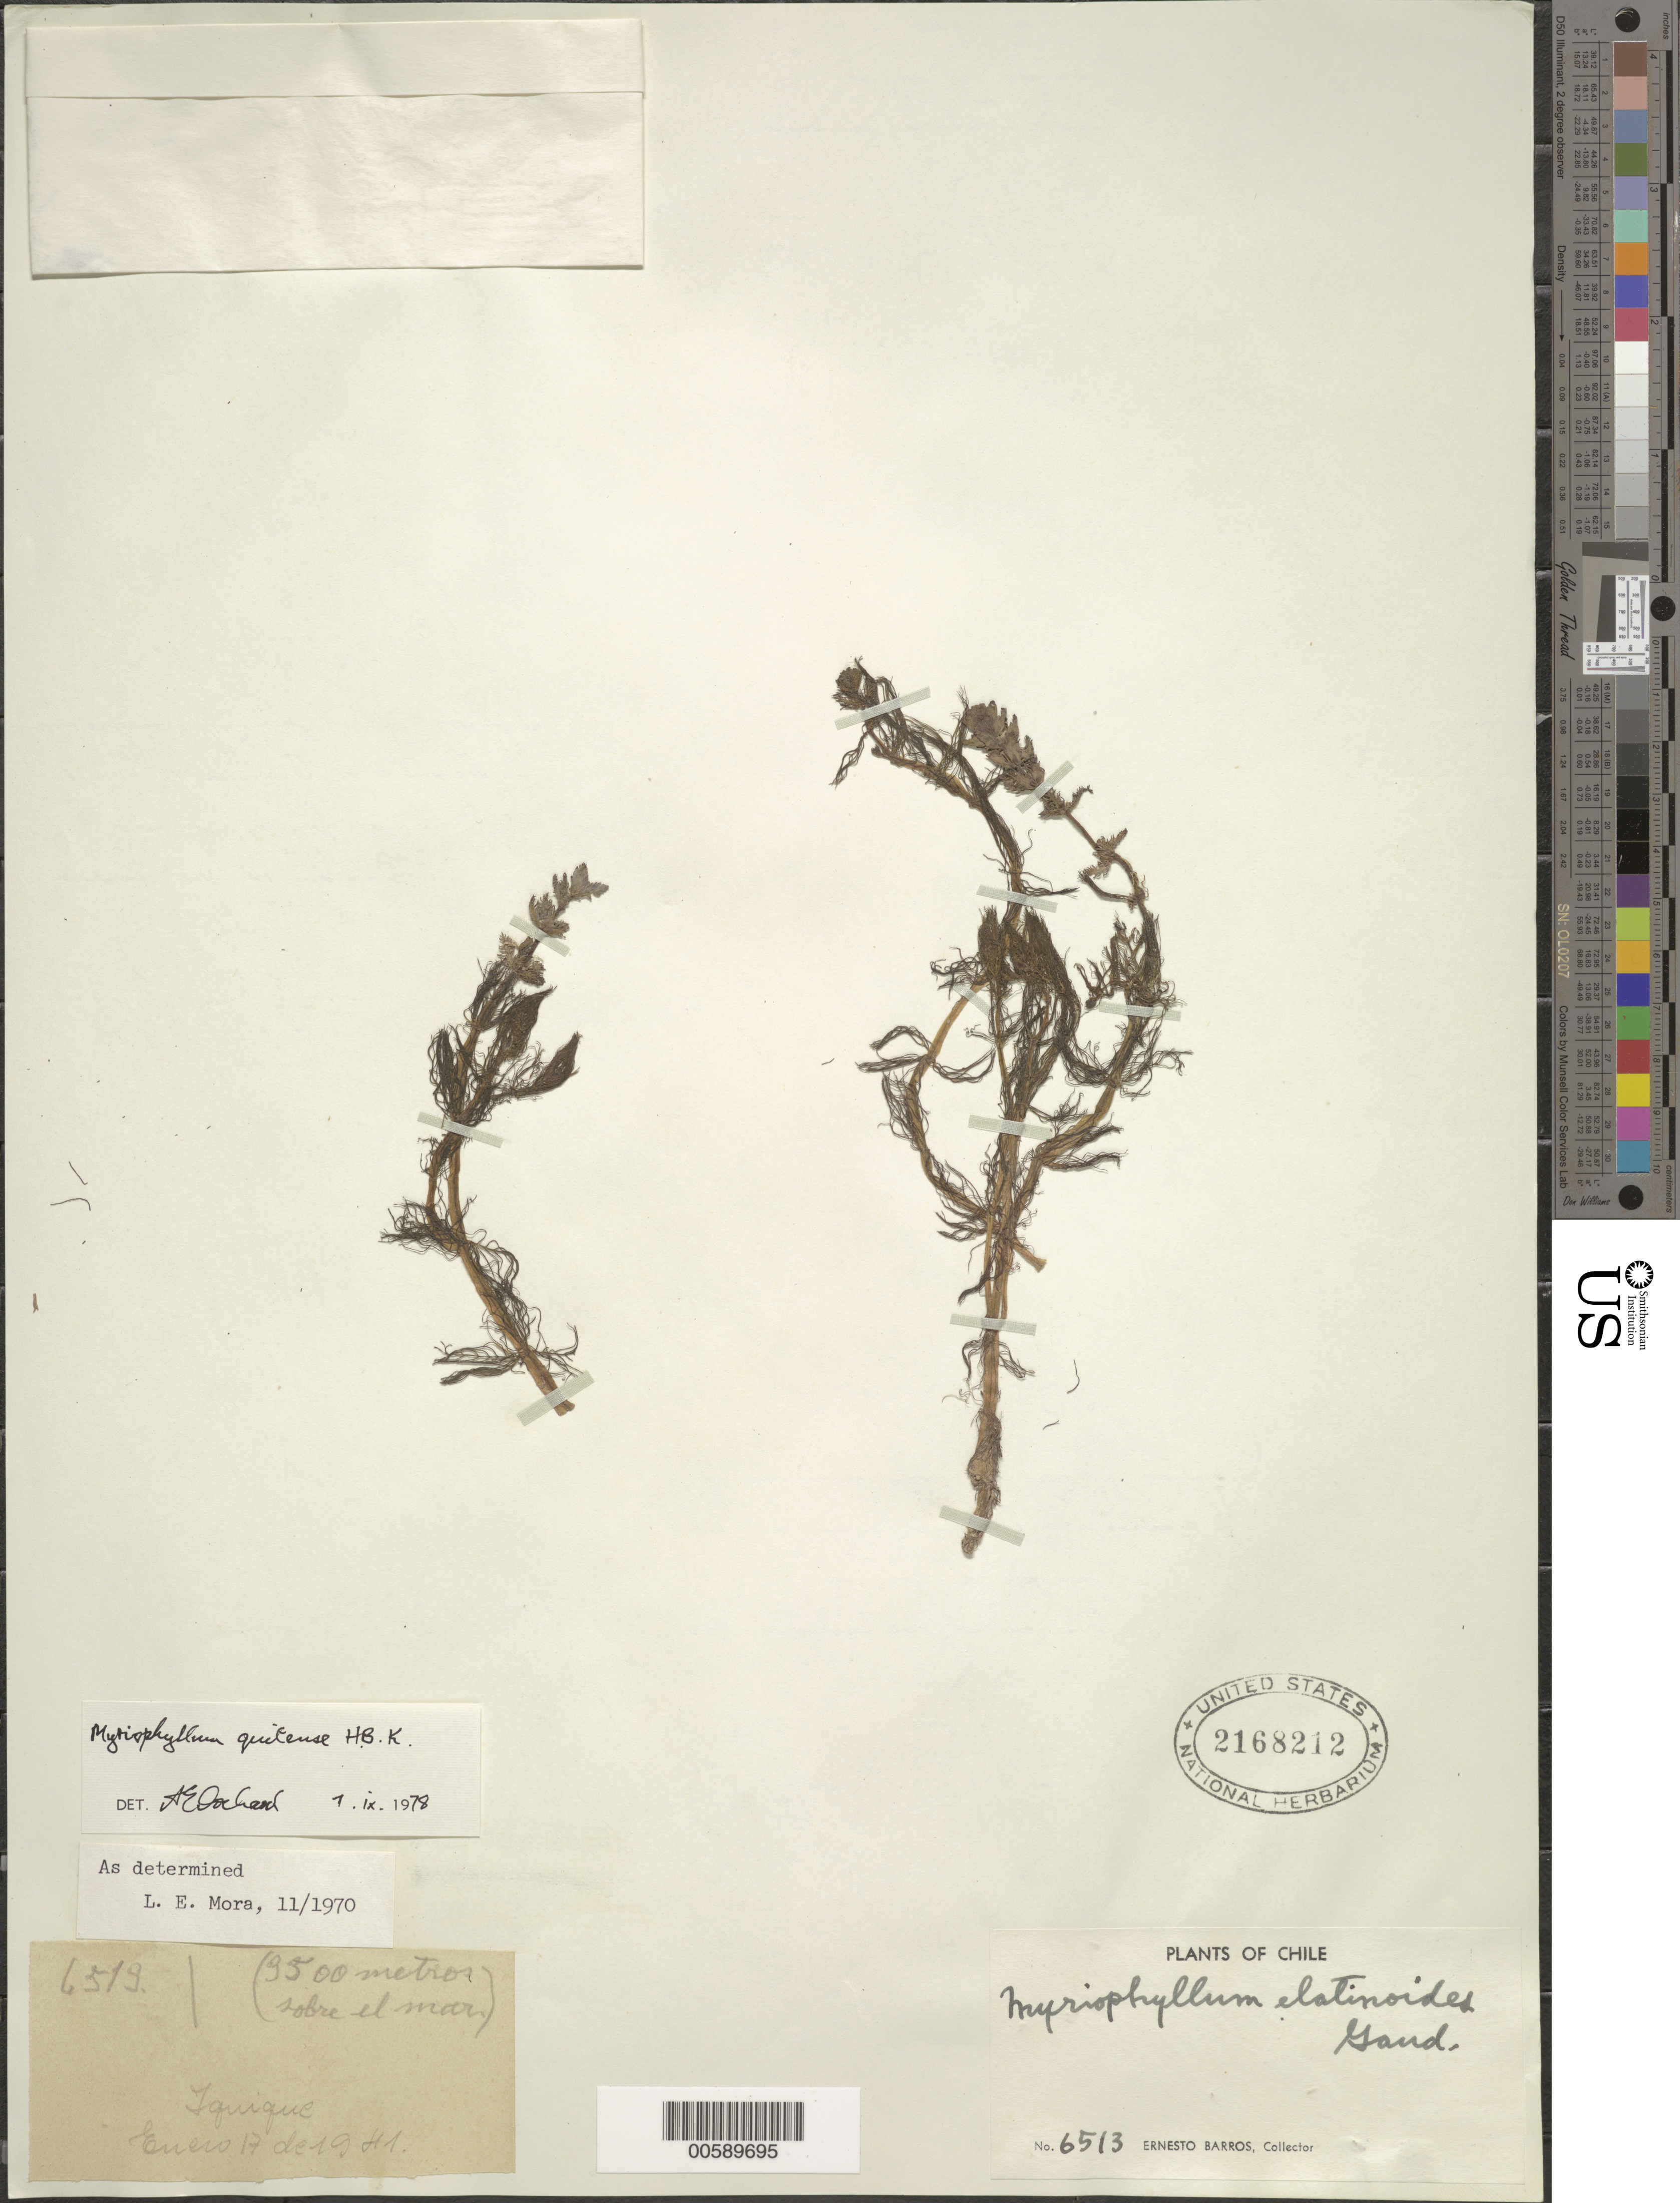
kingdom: Plantae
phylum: Tracheophyta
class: Magnoliopsida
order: Saxifragales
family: Haloragaceae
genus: Myriophyllum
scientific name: Myriophyllum quitense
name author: Kunth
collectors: E. Barros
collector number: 6519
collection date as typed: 17 Jan 1941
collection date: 1941-01-17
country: Chile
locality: Iquique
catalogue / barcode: US 2168212